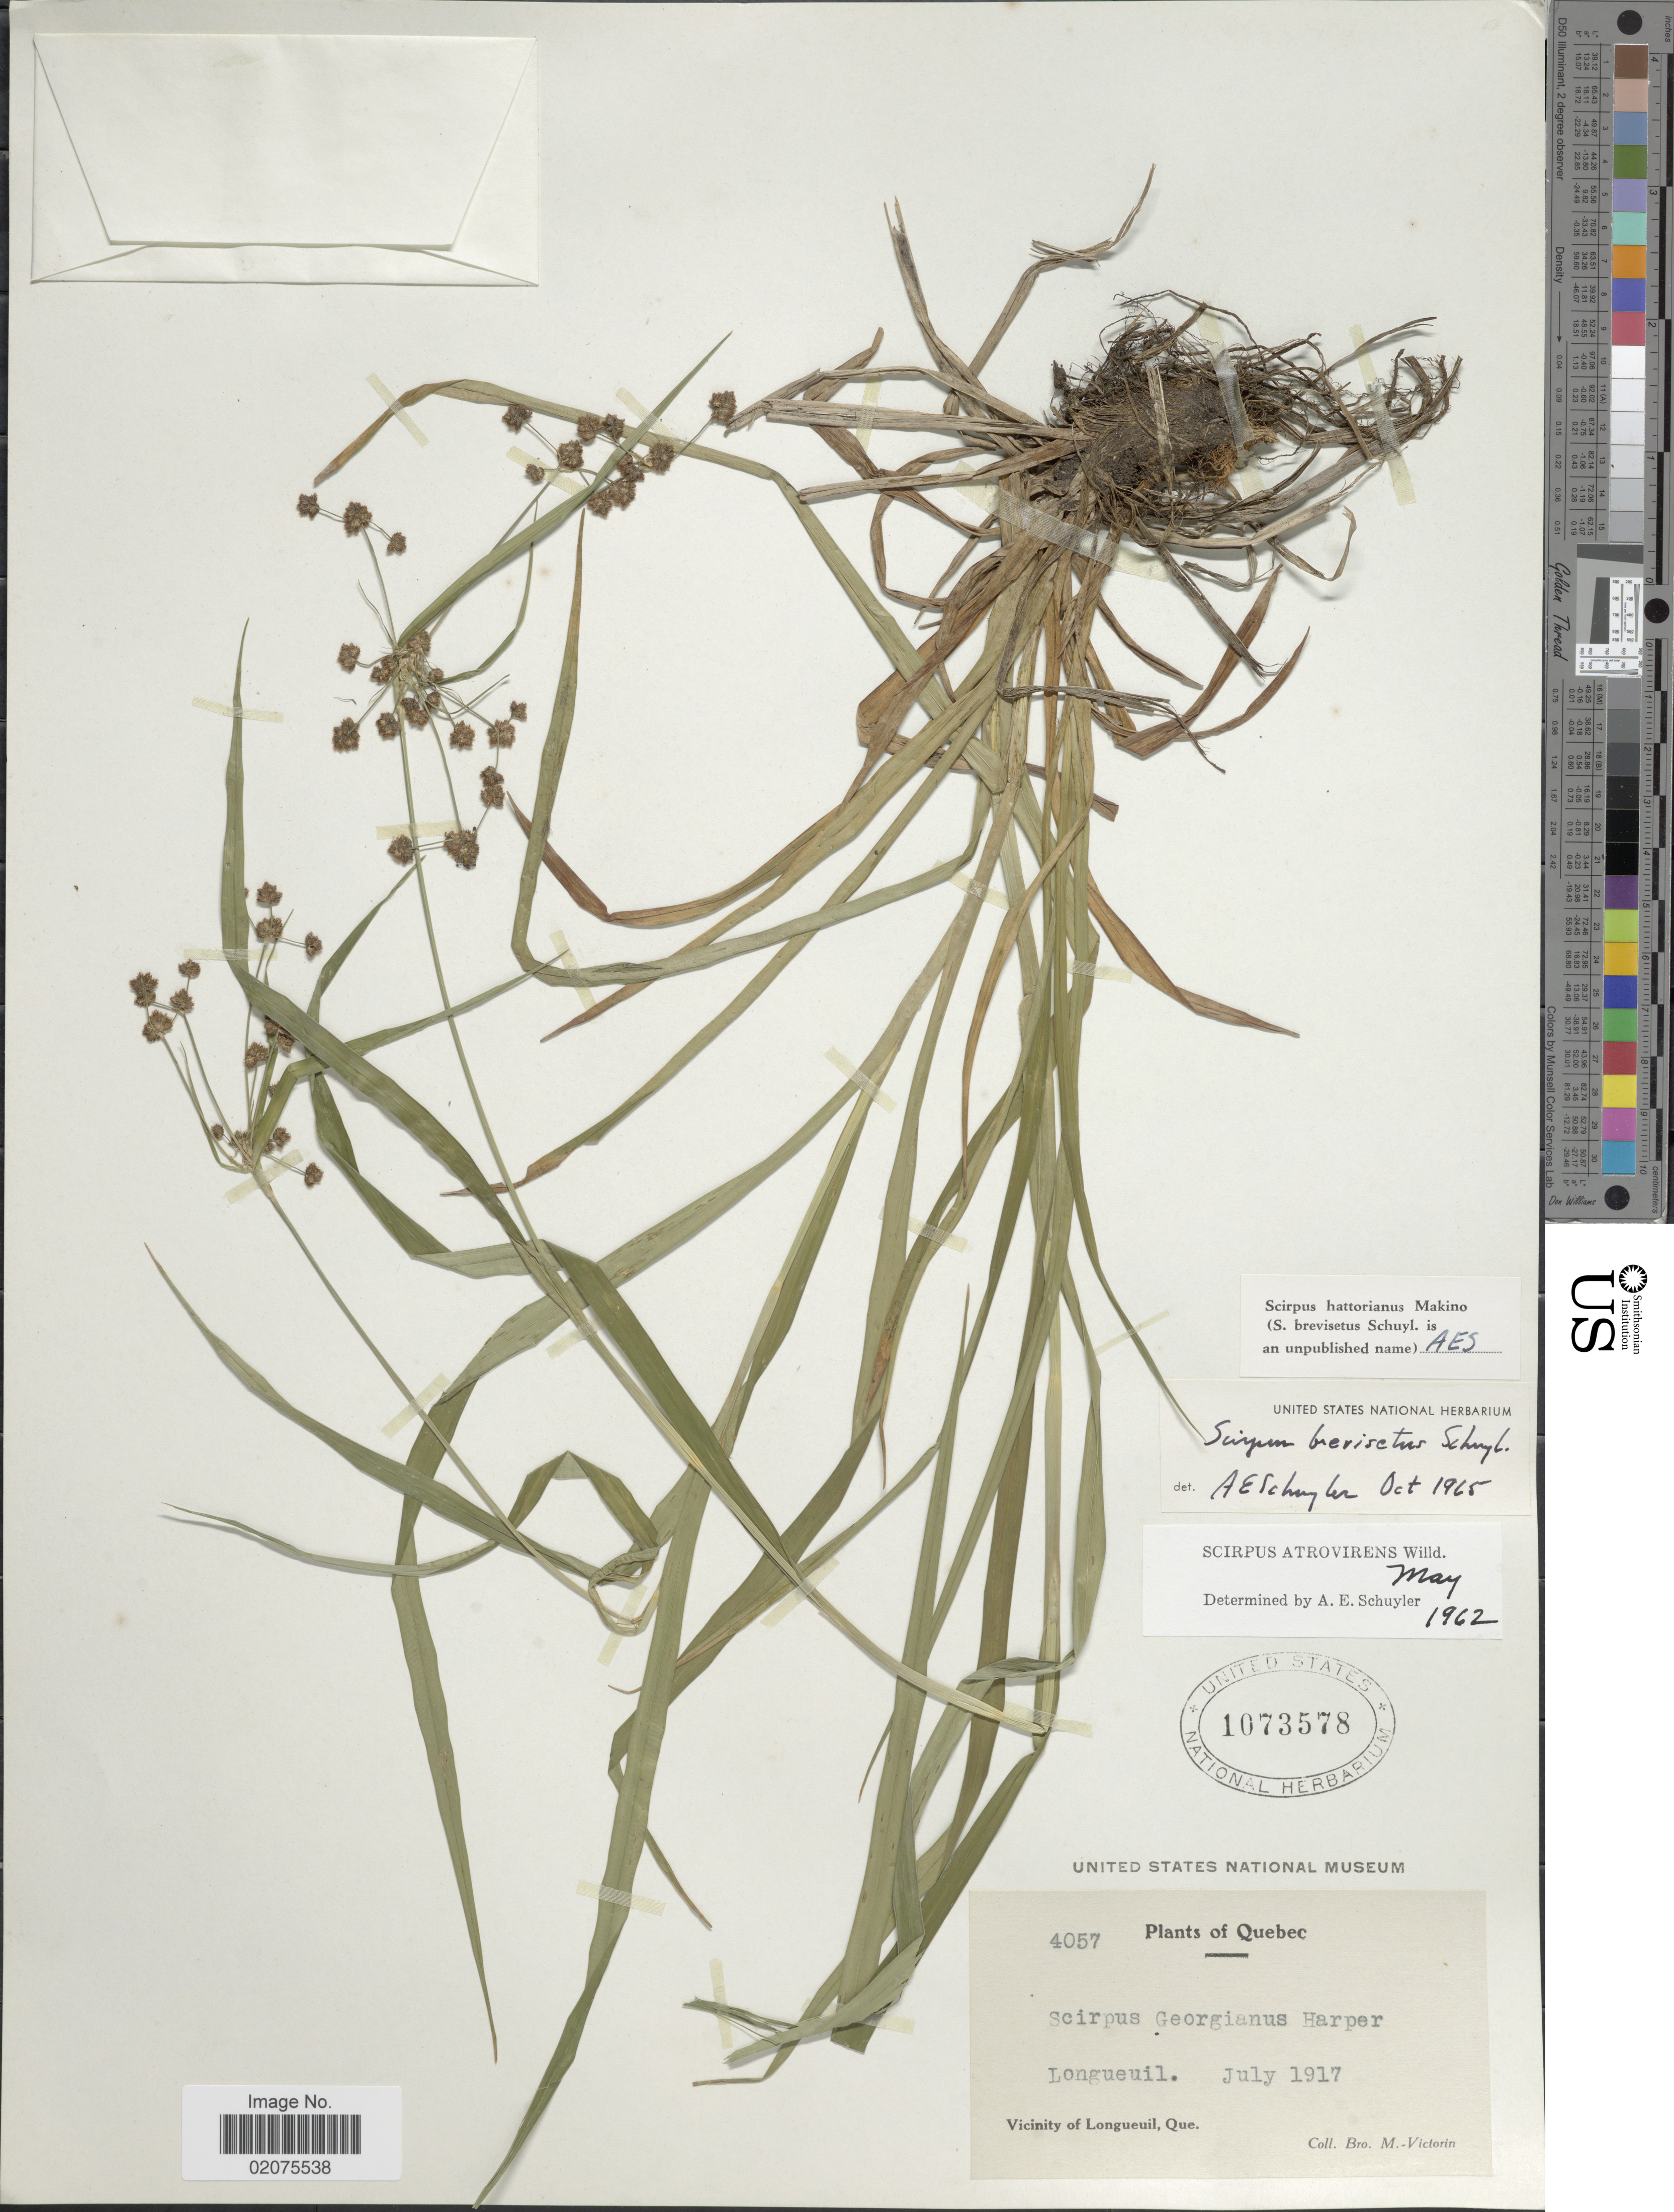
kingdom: Plantae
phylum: Tracheophyta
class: Liliopsida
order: Poales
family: Cyperaceae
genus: Scirpus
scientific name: Scirpus hattorianus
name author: Makino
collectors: Fr. Marie-Victorin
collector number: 4057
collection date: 1917-07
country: Canada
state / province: Quebec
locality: Vicinity of Longueuil, Que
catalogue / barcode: US 1073578